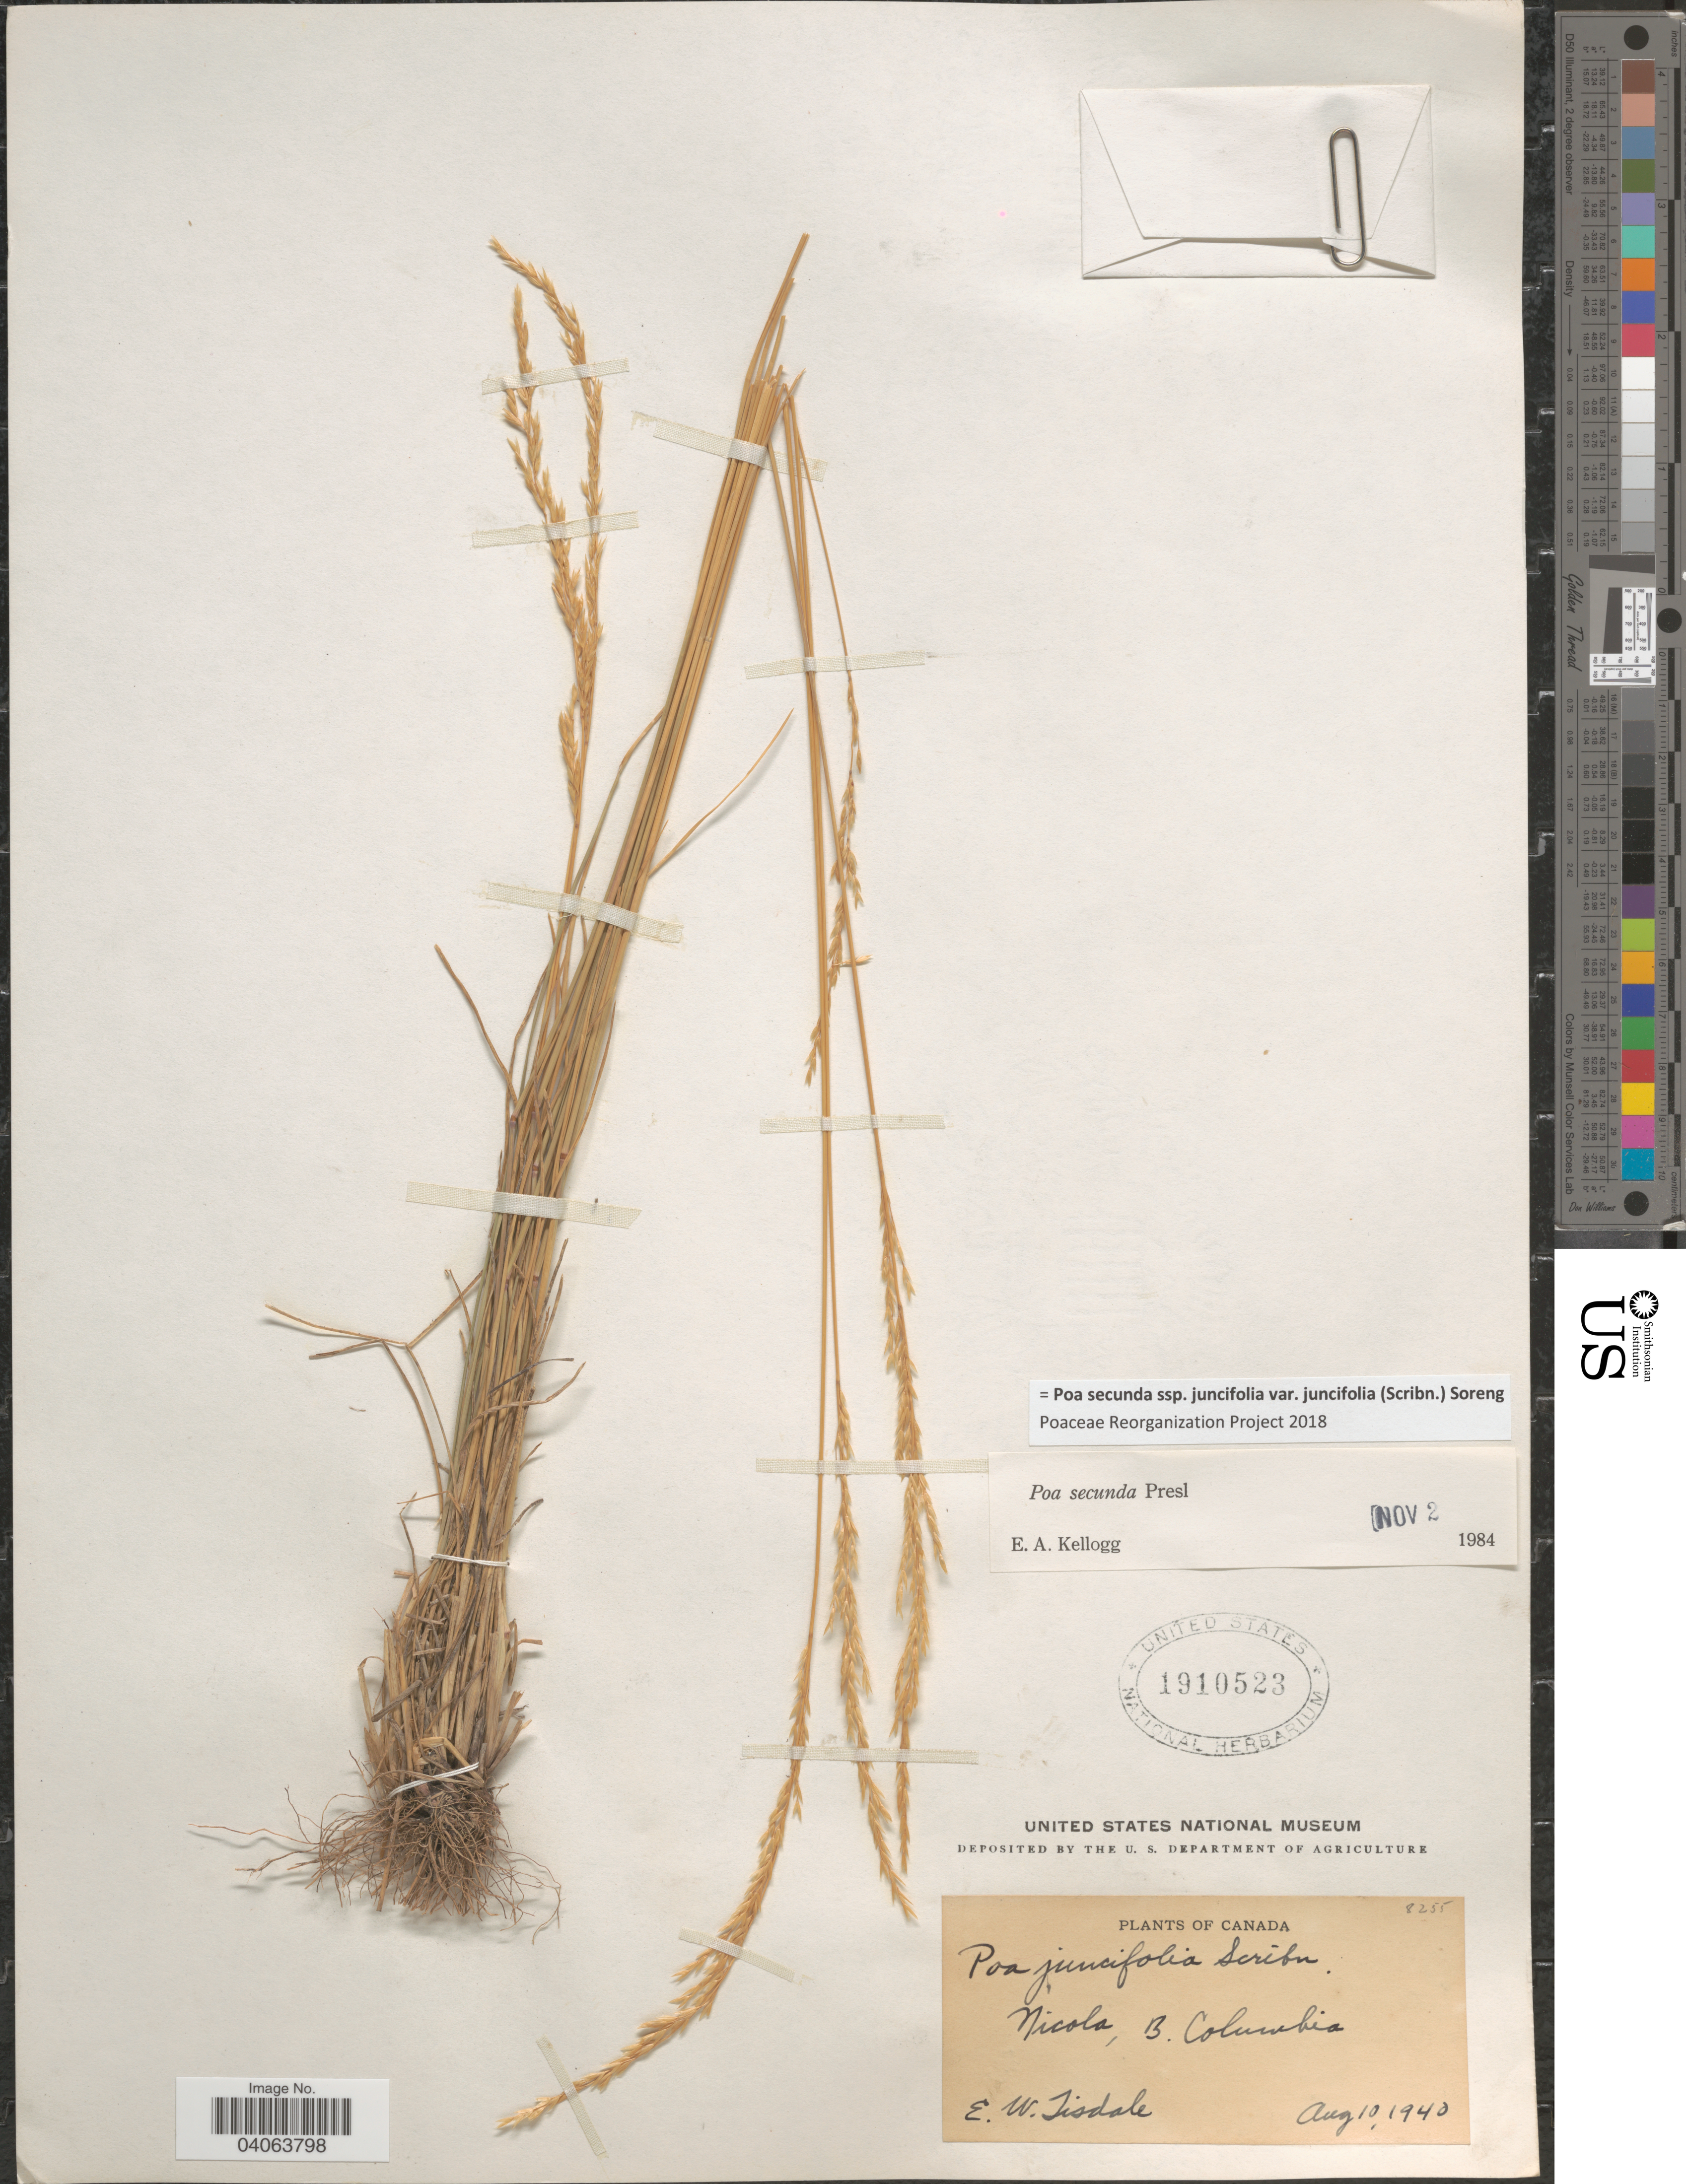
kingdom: Plantae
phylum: Tracheophyta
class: Liliopsida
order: Poales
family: Poaceae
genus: Poa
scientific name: Poa secunda subsp. juncifolia var. juncifolia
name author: (Scribn.) Soreng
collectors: E. Tisdale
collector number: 8255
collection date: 1940-08-10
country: Canada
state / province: British Columbia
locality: Nicola.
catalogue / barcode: US 1910523